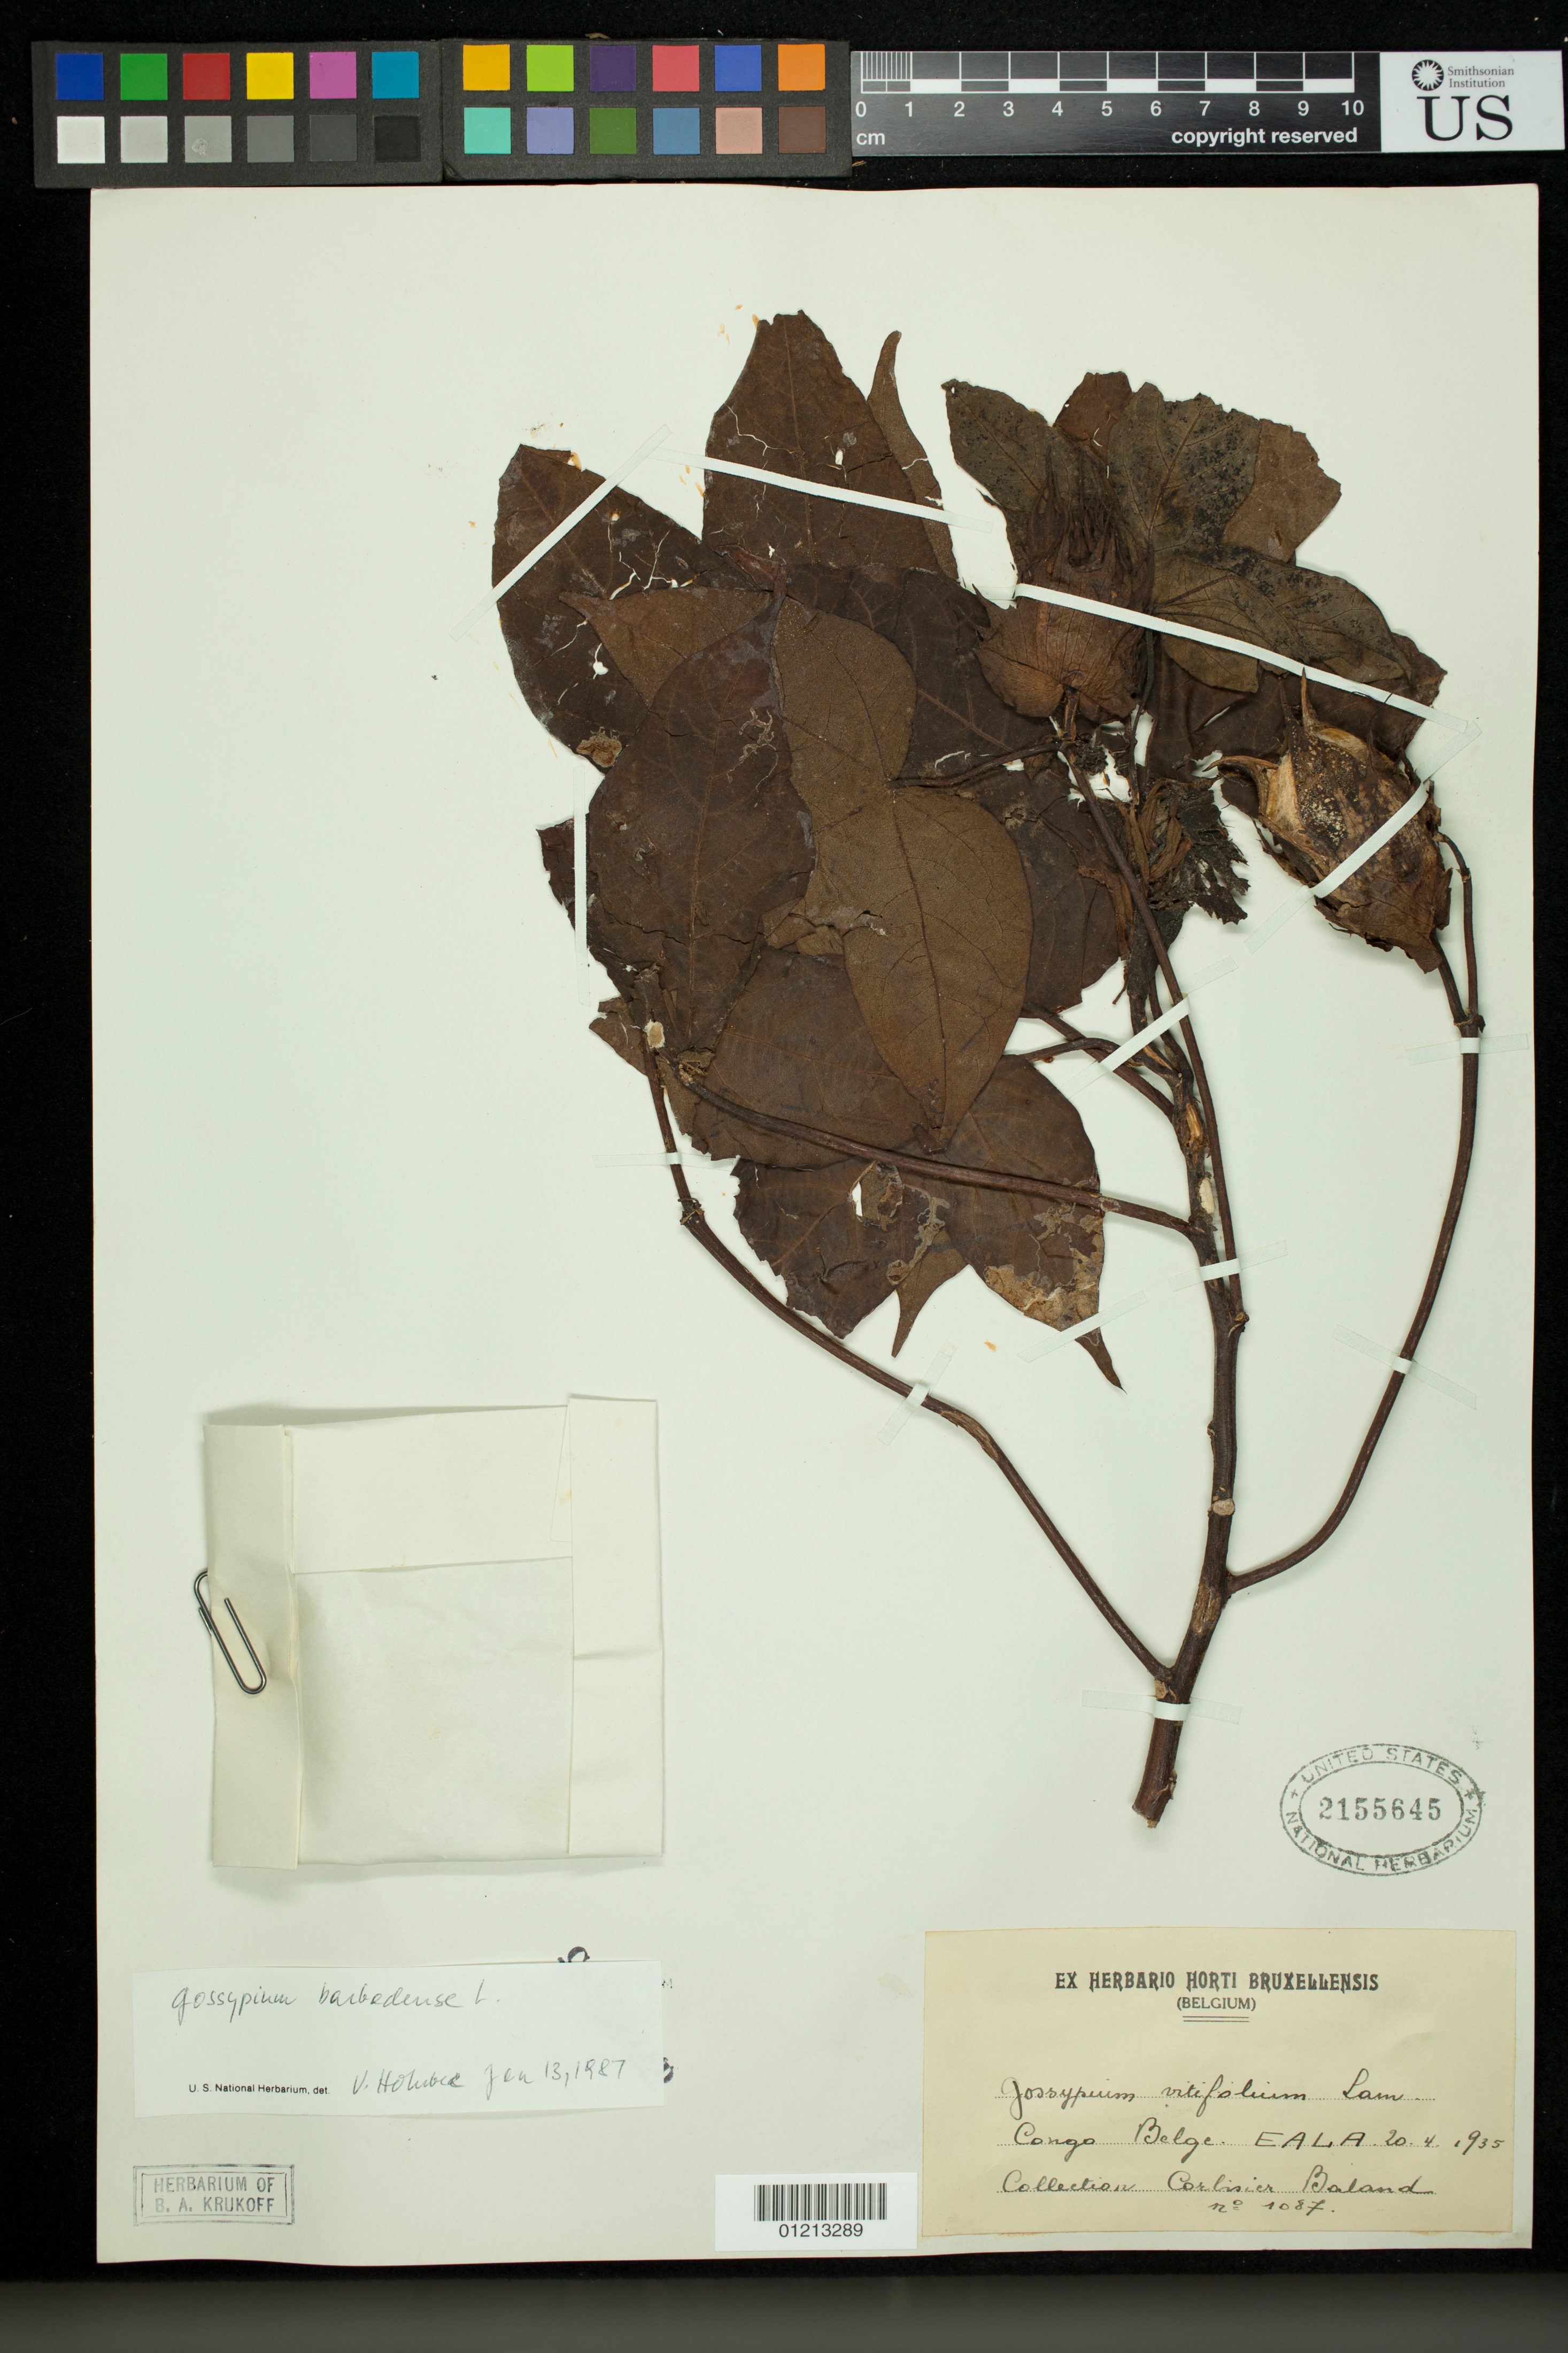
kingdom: Plantae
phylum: Tracheophyta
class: Magnoliopsida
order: Malvales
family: Malvaceae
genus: Gossypium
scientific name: Gossypium barbadense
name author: L.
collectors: A. Corbisier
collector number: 1087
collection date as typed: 20 Apr 1935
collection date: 1935-04-20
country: Congo, Democratic Republic of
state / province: Équateur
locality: Congo Belg. Eala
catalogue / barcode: US 2155645